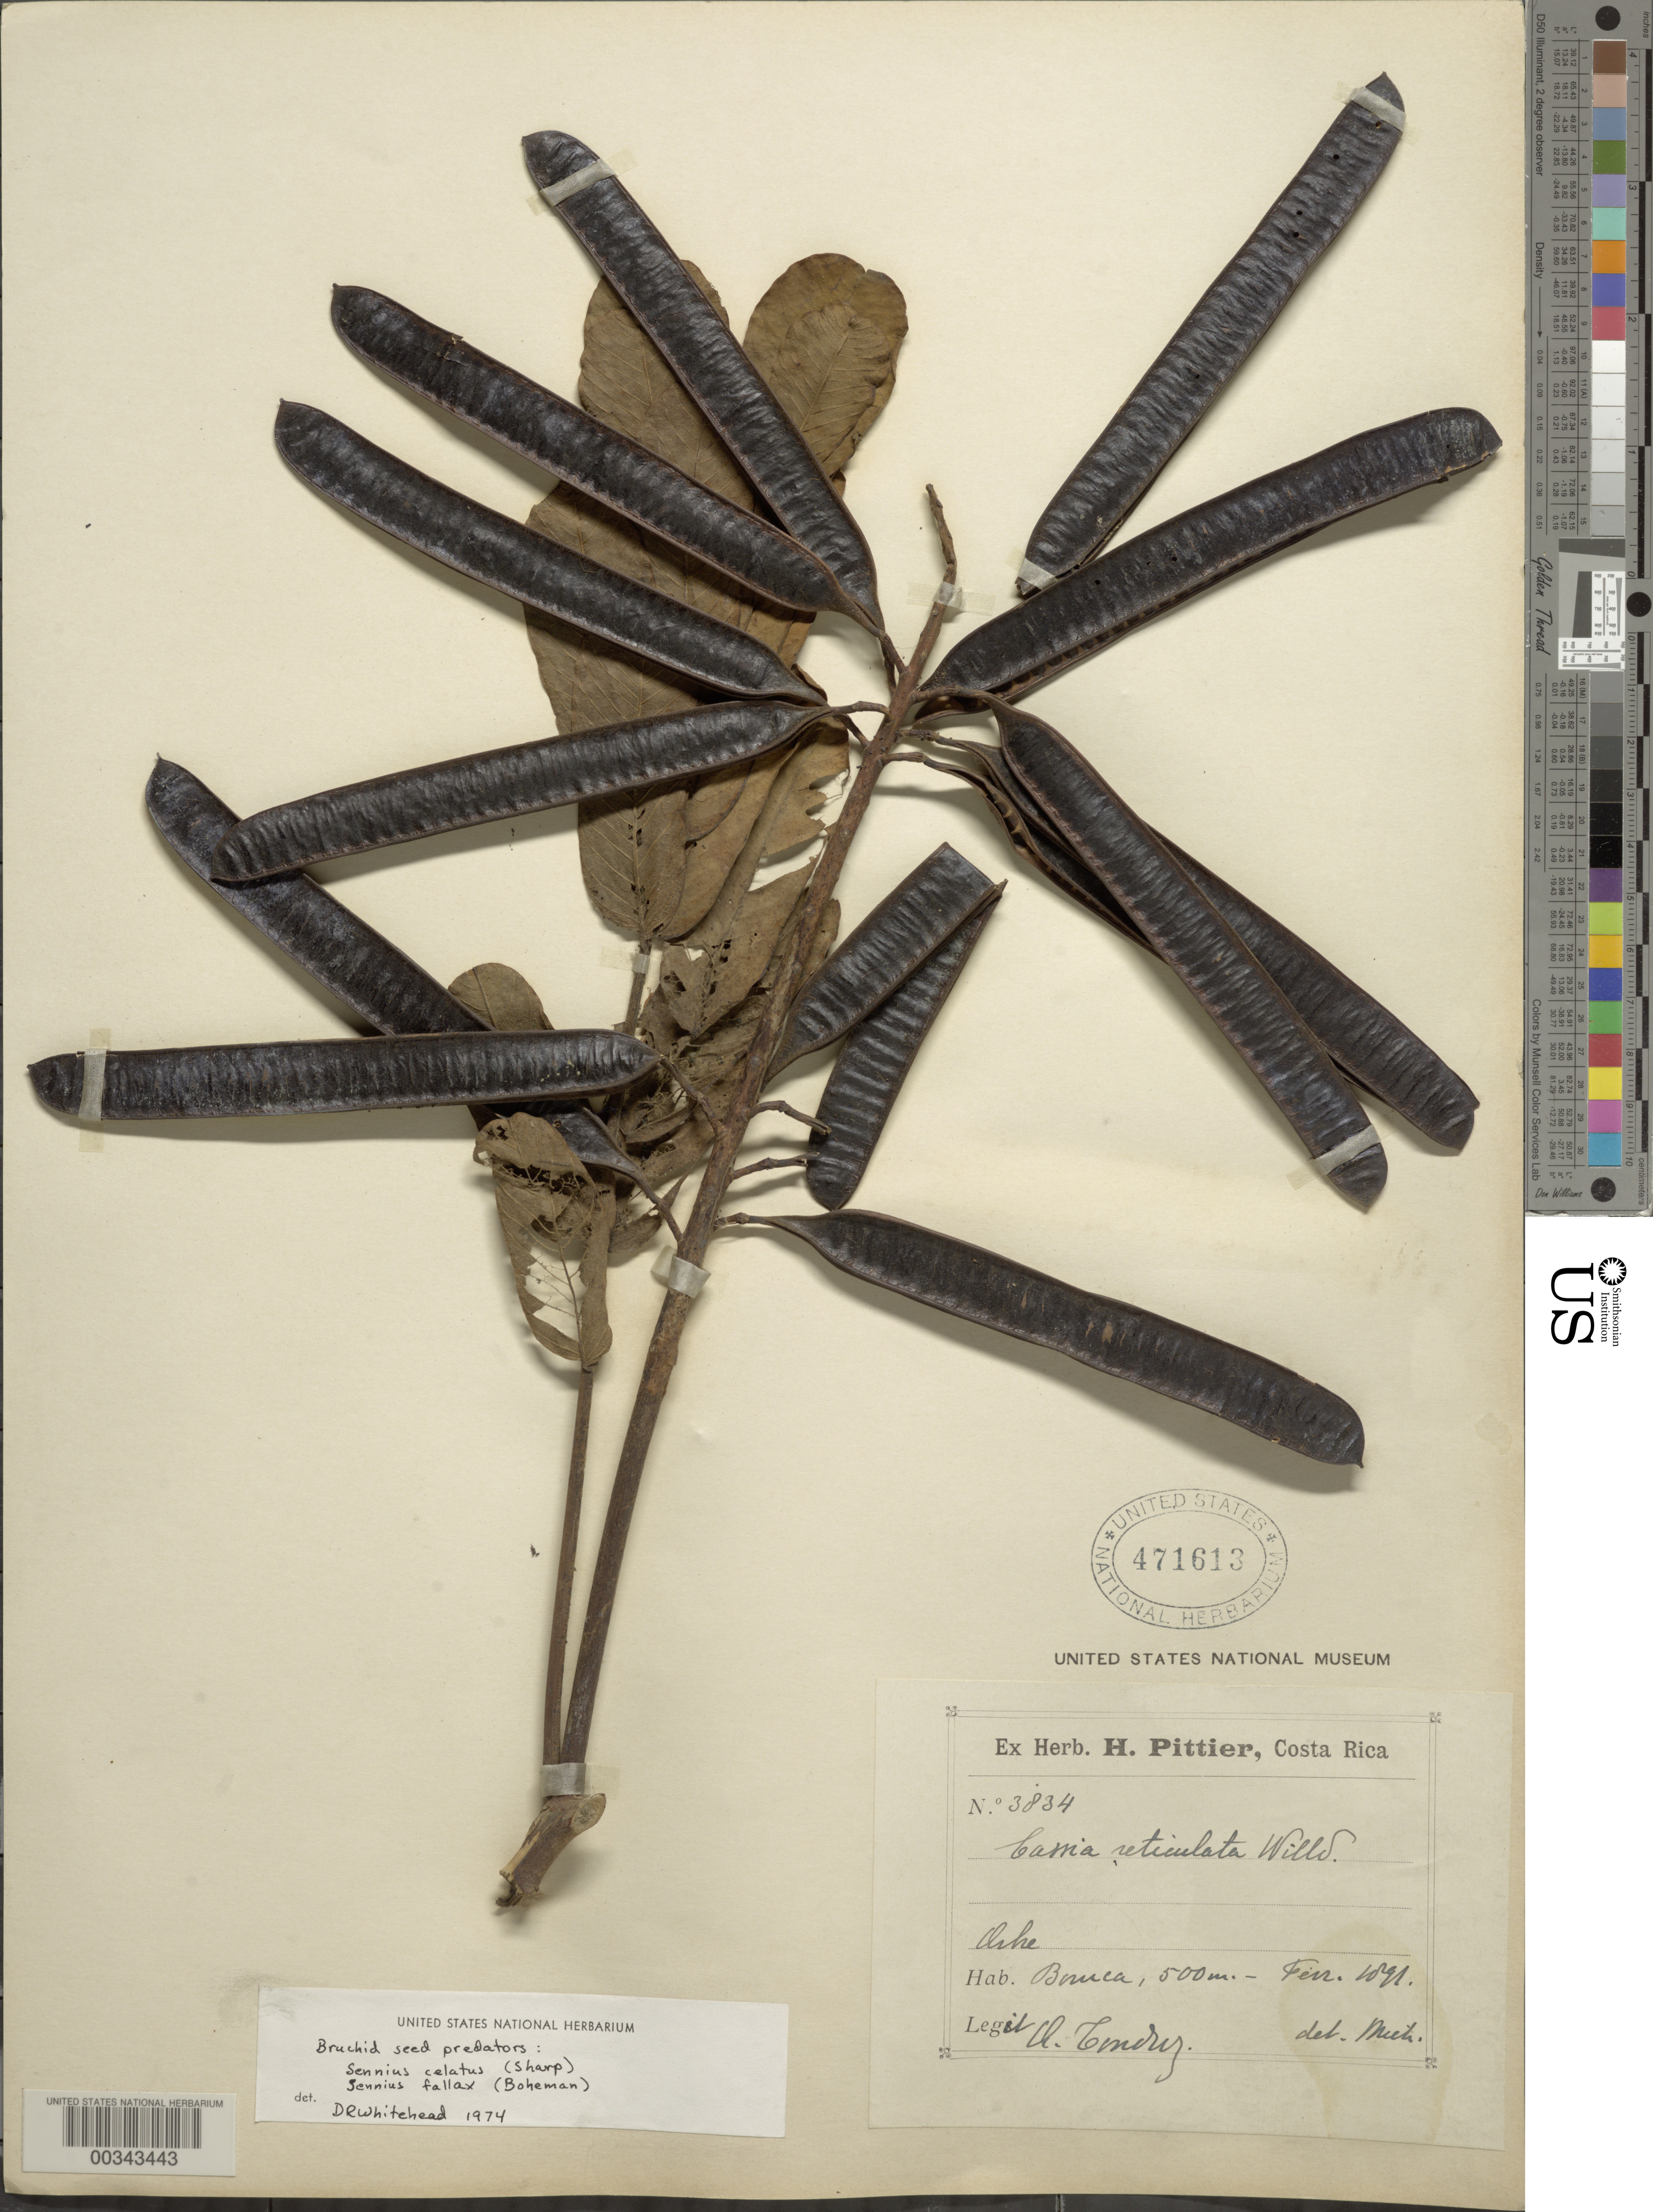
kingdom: Plantae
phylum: Tracheophyta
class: Magnoliopsida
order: Fabales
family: Fabaceae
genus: Senna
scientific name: Senna reticulata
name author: (Willd.) H.S. Irwin & Barneby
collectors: A. Tonduz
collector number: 3834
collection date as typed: Feb 1891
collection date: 1891-02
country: Costa Rica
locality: Boruca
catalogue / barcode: US 471613